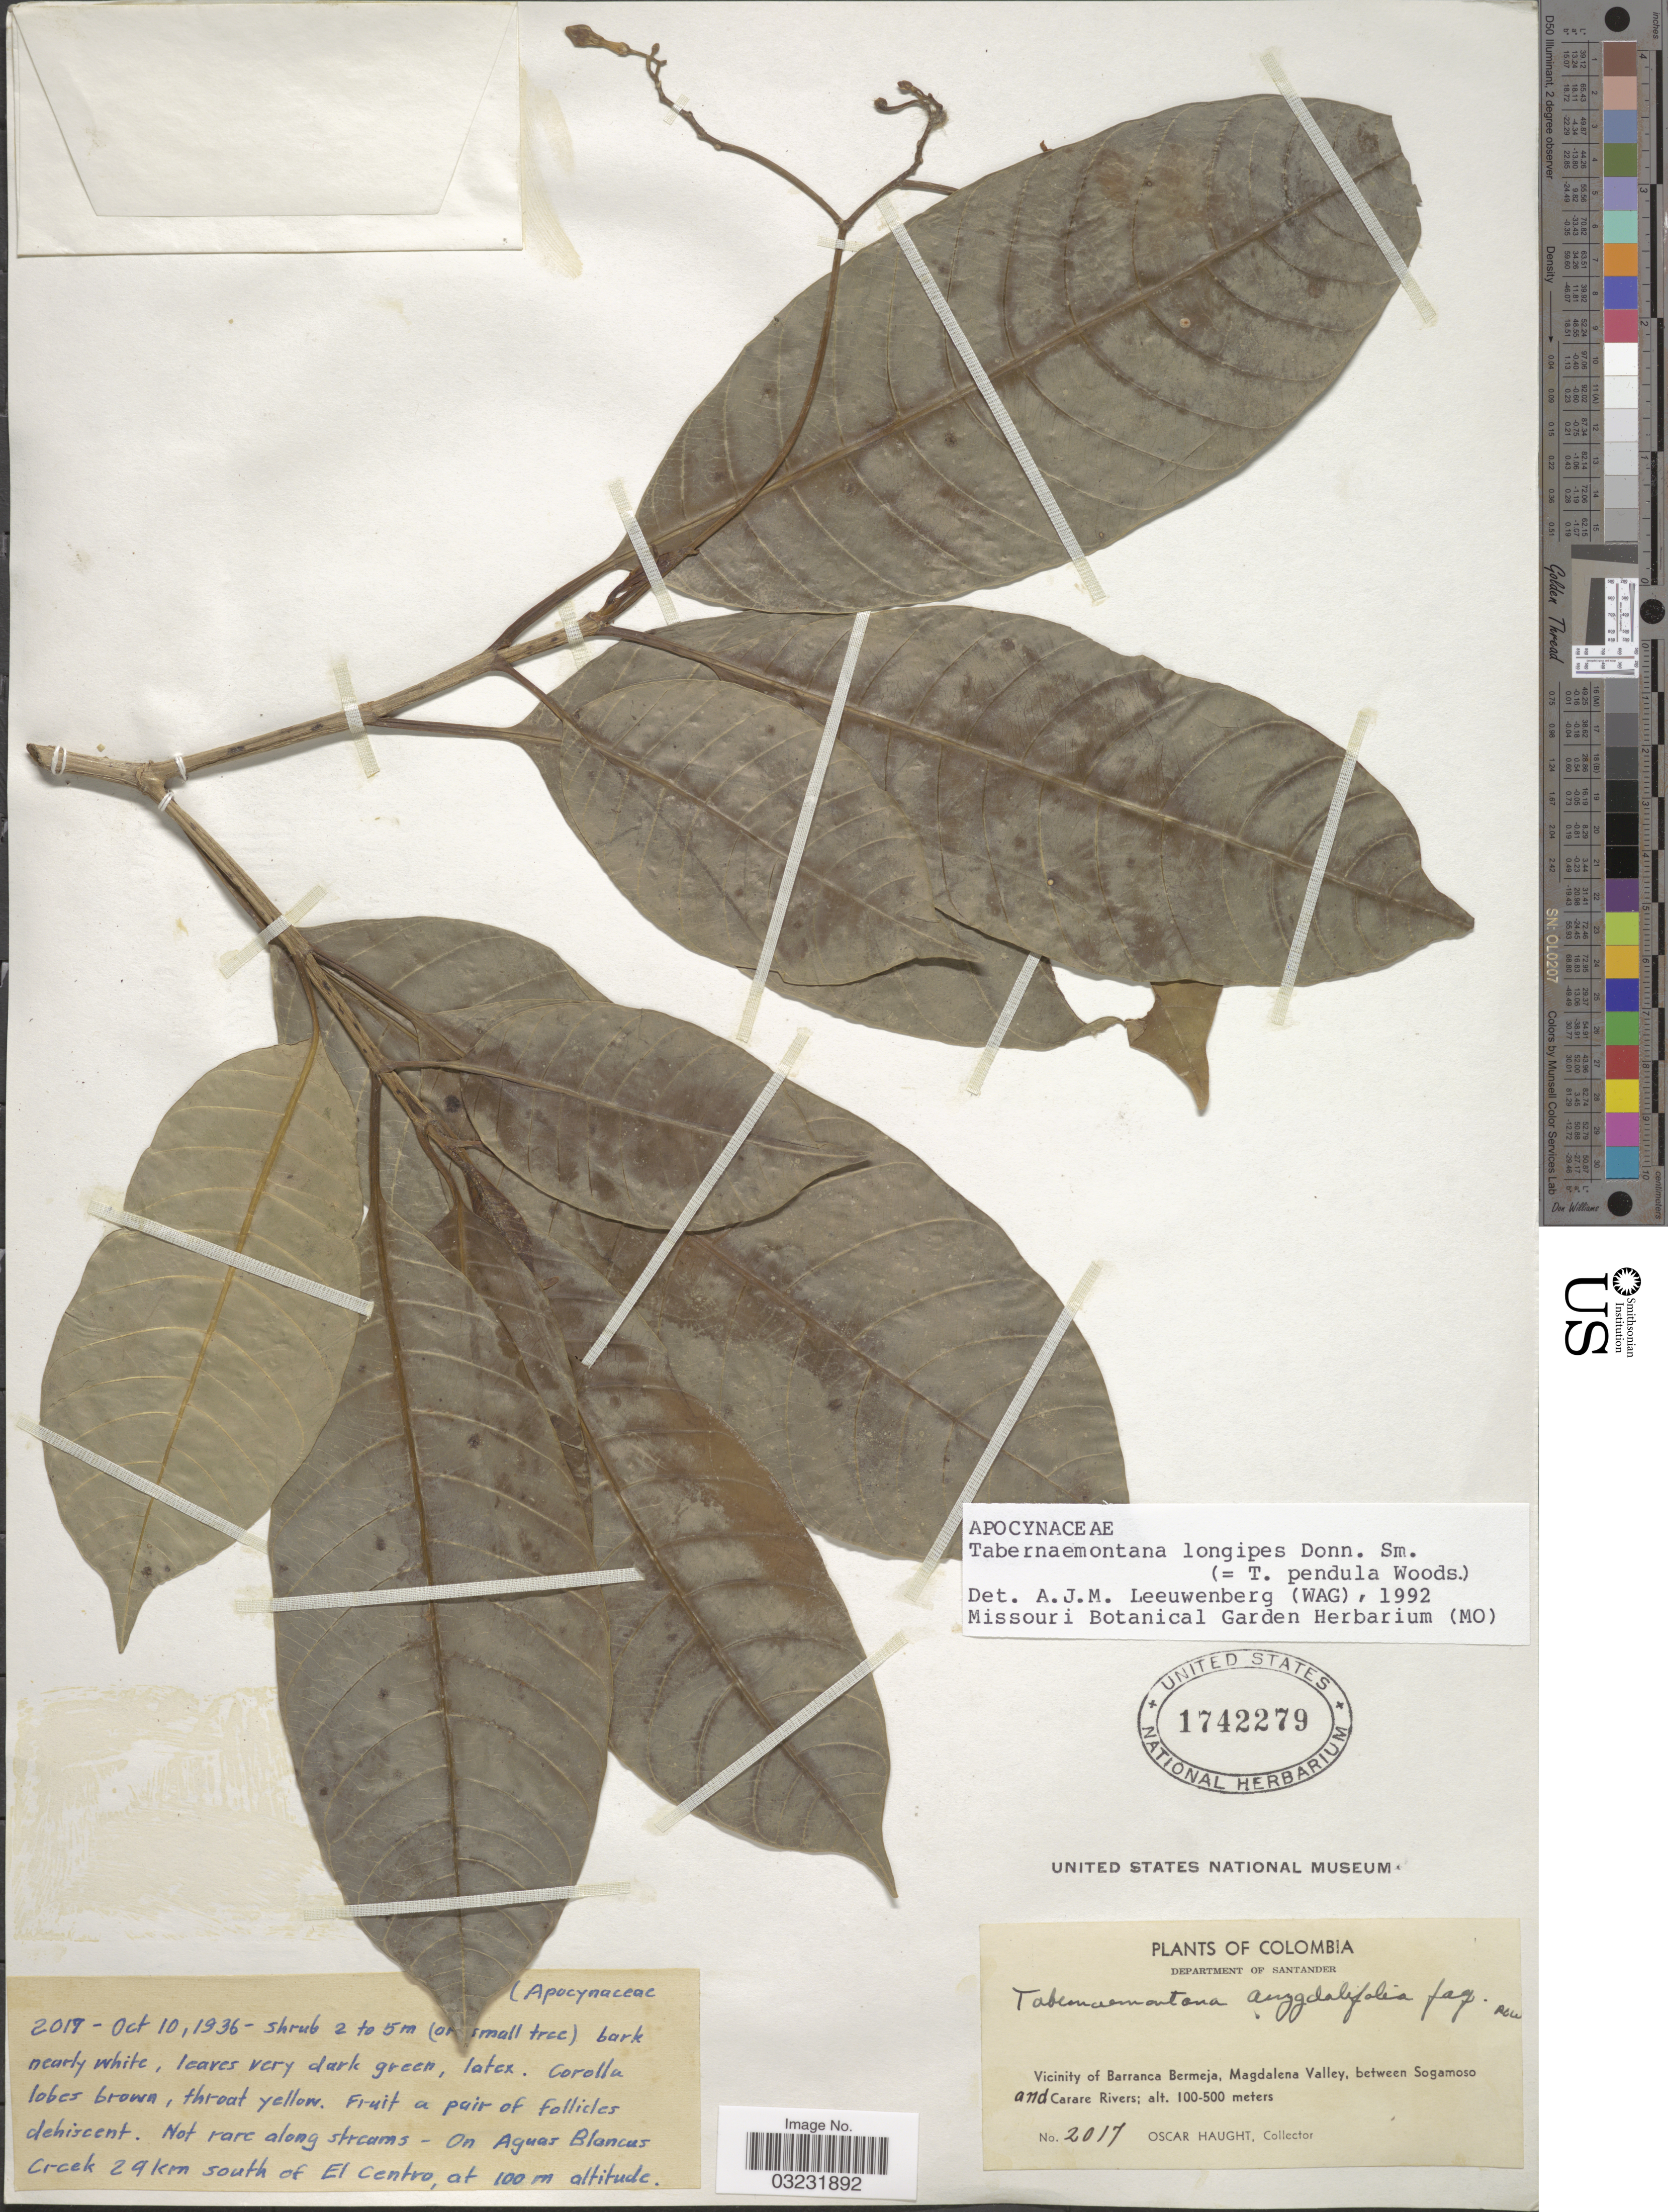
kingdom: Plantae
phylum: Tracheophyta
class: Magnoliopsida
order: Gentianales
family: Apocynaceae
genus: Tabernaemontana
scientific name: Tabernaemontana longipes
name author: Donn. Sm.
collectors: O. L. Haught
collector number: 2017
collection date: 1936-10-10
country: Colombia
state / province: Santander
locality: Department of Santander. Vicinity of Barranca Bermeja, Magdalena Valley, between Sogamoso and Carare Rivers. On Aguas Blancas Creek 29 km south of El Centro.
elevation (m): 100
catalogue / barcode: US 1742279